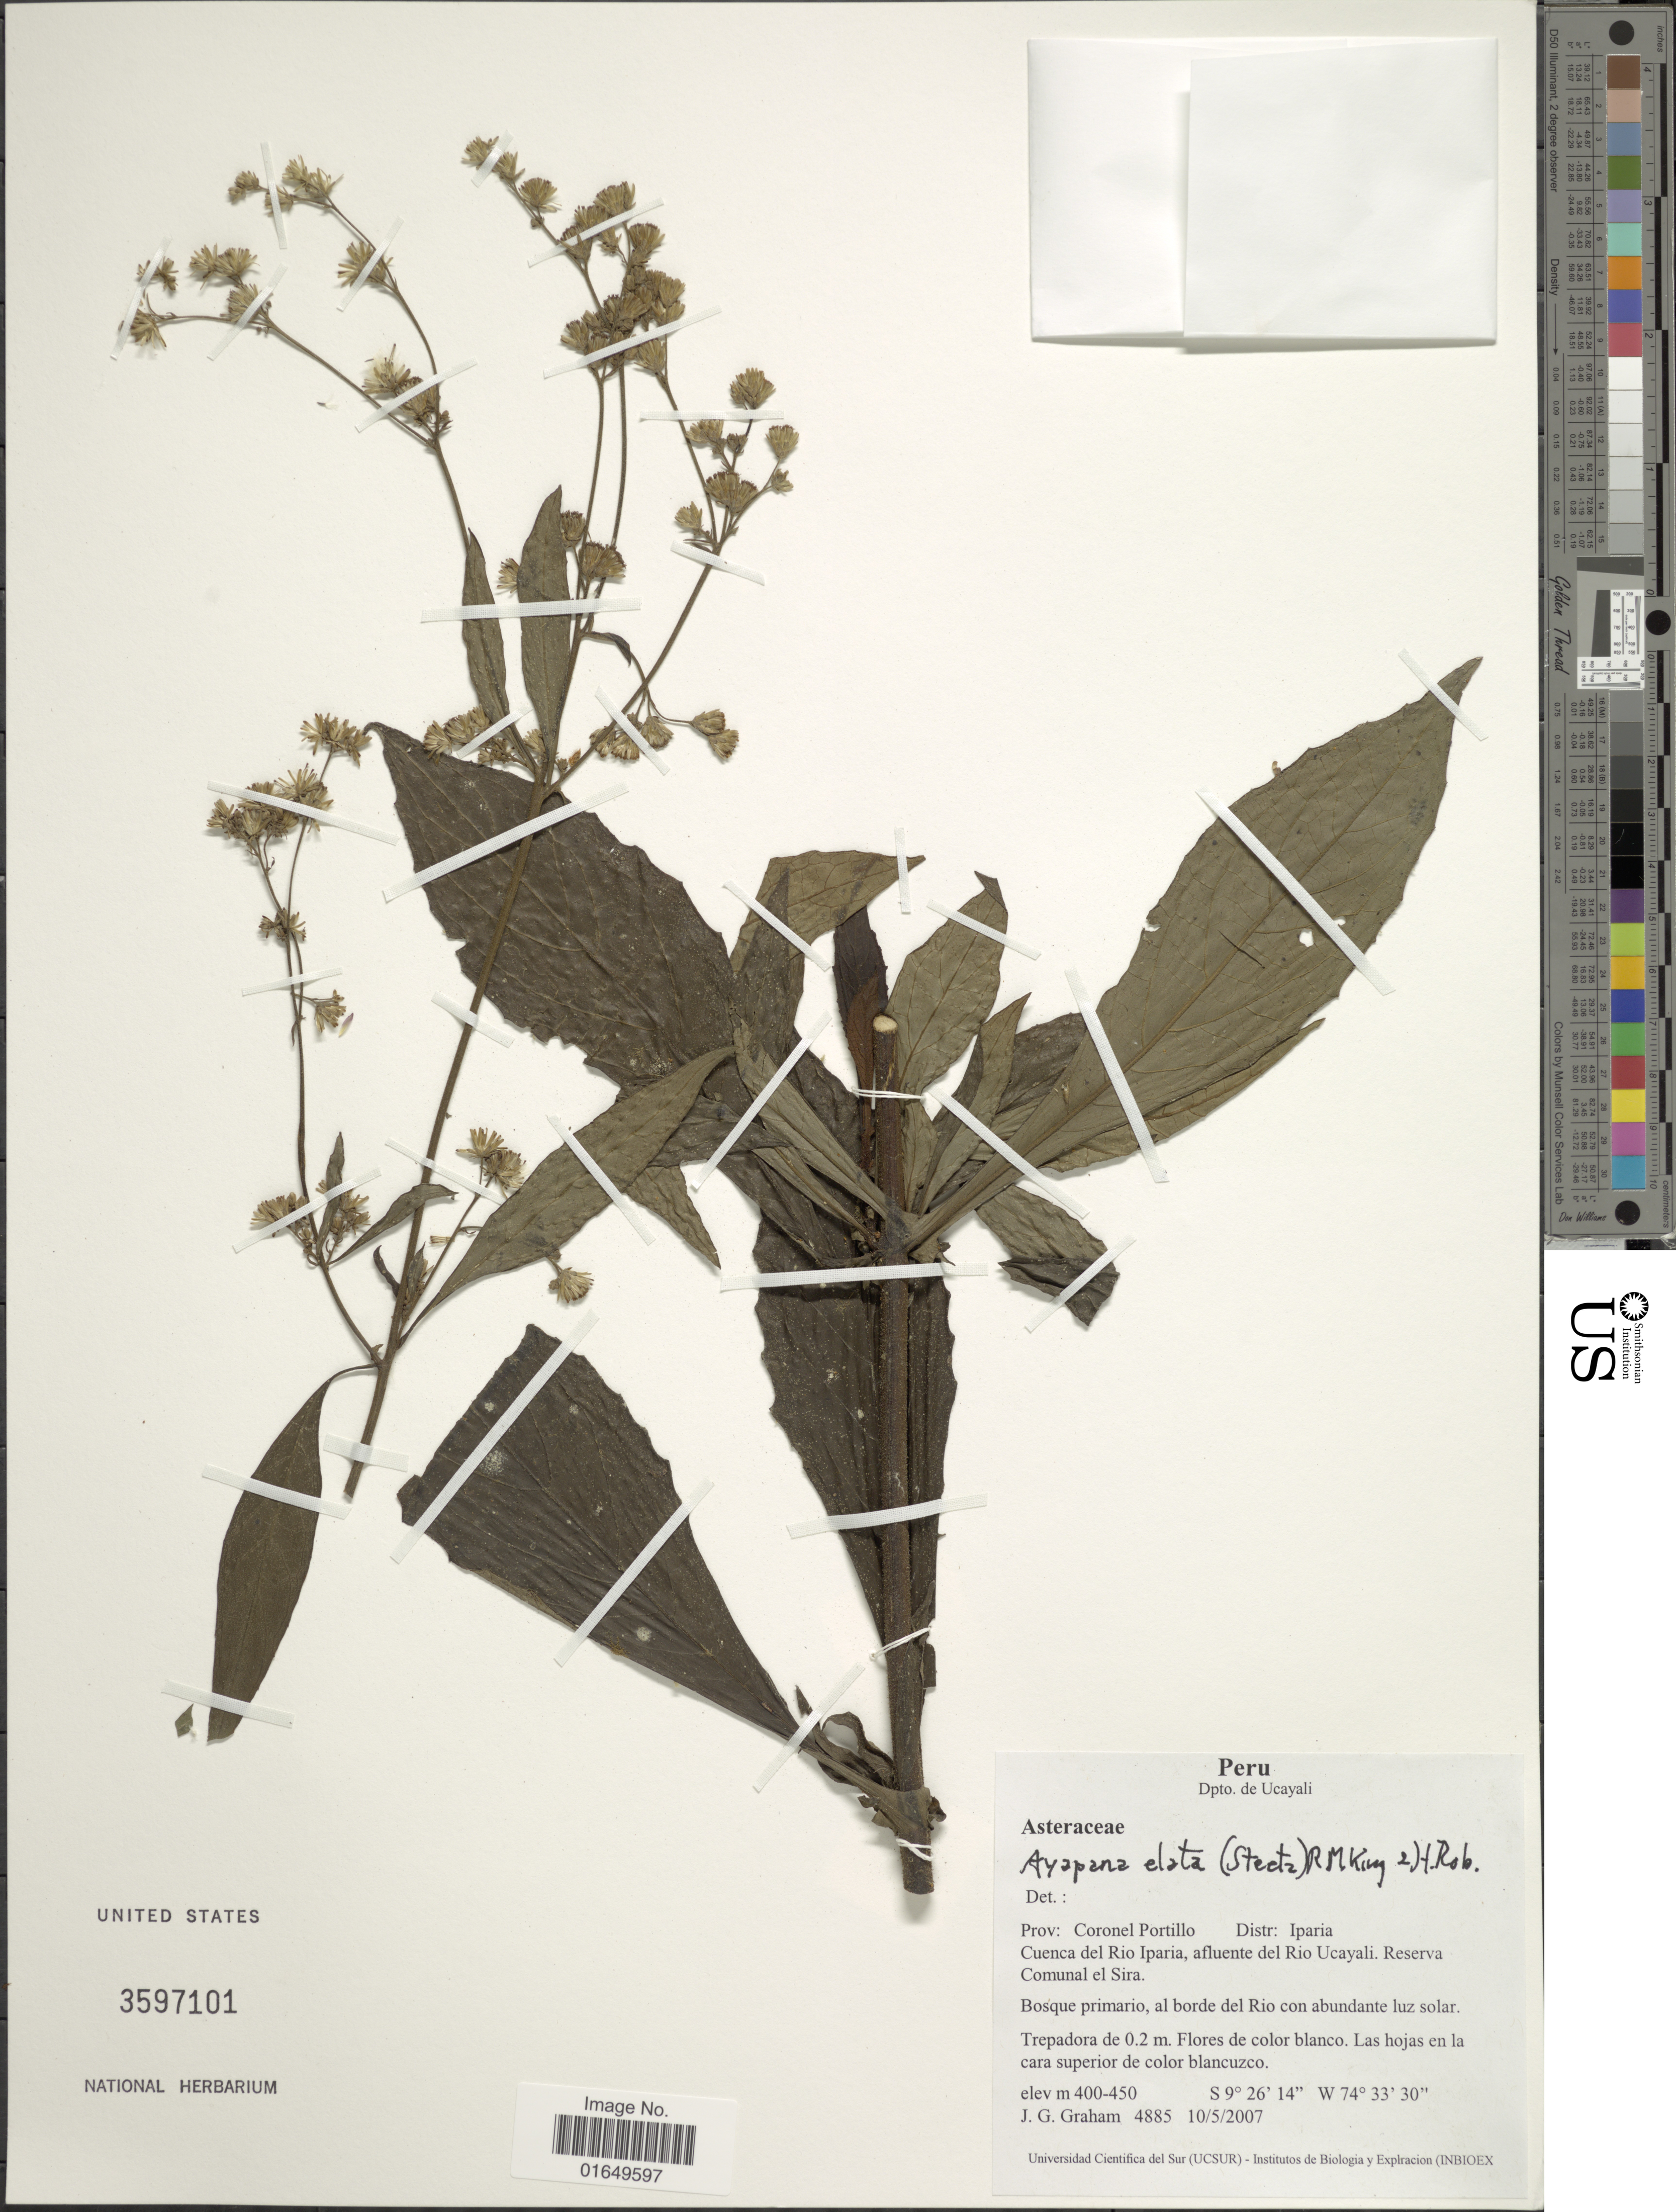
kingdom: Plantae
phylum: Tracheophyta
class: Magnoliopsida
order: Asterales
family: Asteraceae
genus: Ayapana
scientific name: Ayapana elata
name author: (Steetz) R.M. King & H. Rob.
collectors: J. Graham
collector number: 4885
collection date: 2007-05-10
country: Peru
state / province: Ucayali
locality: Prov: Coronel Portillo. Distr: Iparia. Cuenca del Rio Iparia, afluente del Rio Ucayali. Reserva Comunal el Sira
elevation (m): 400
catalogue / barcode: US 3597101